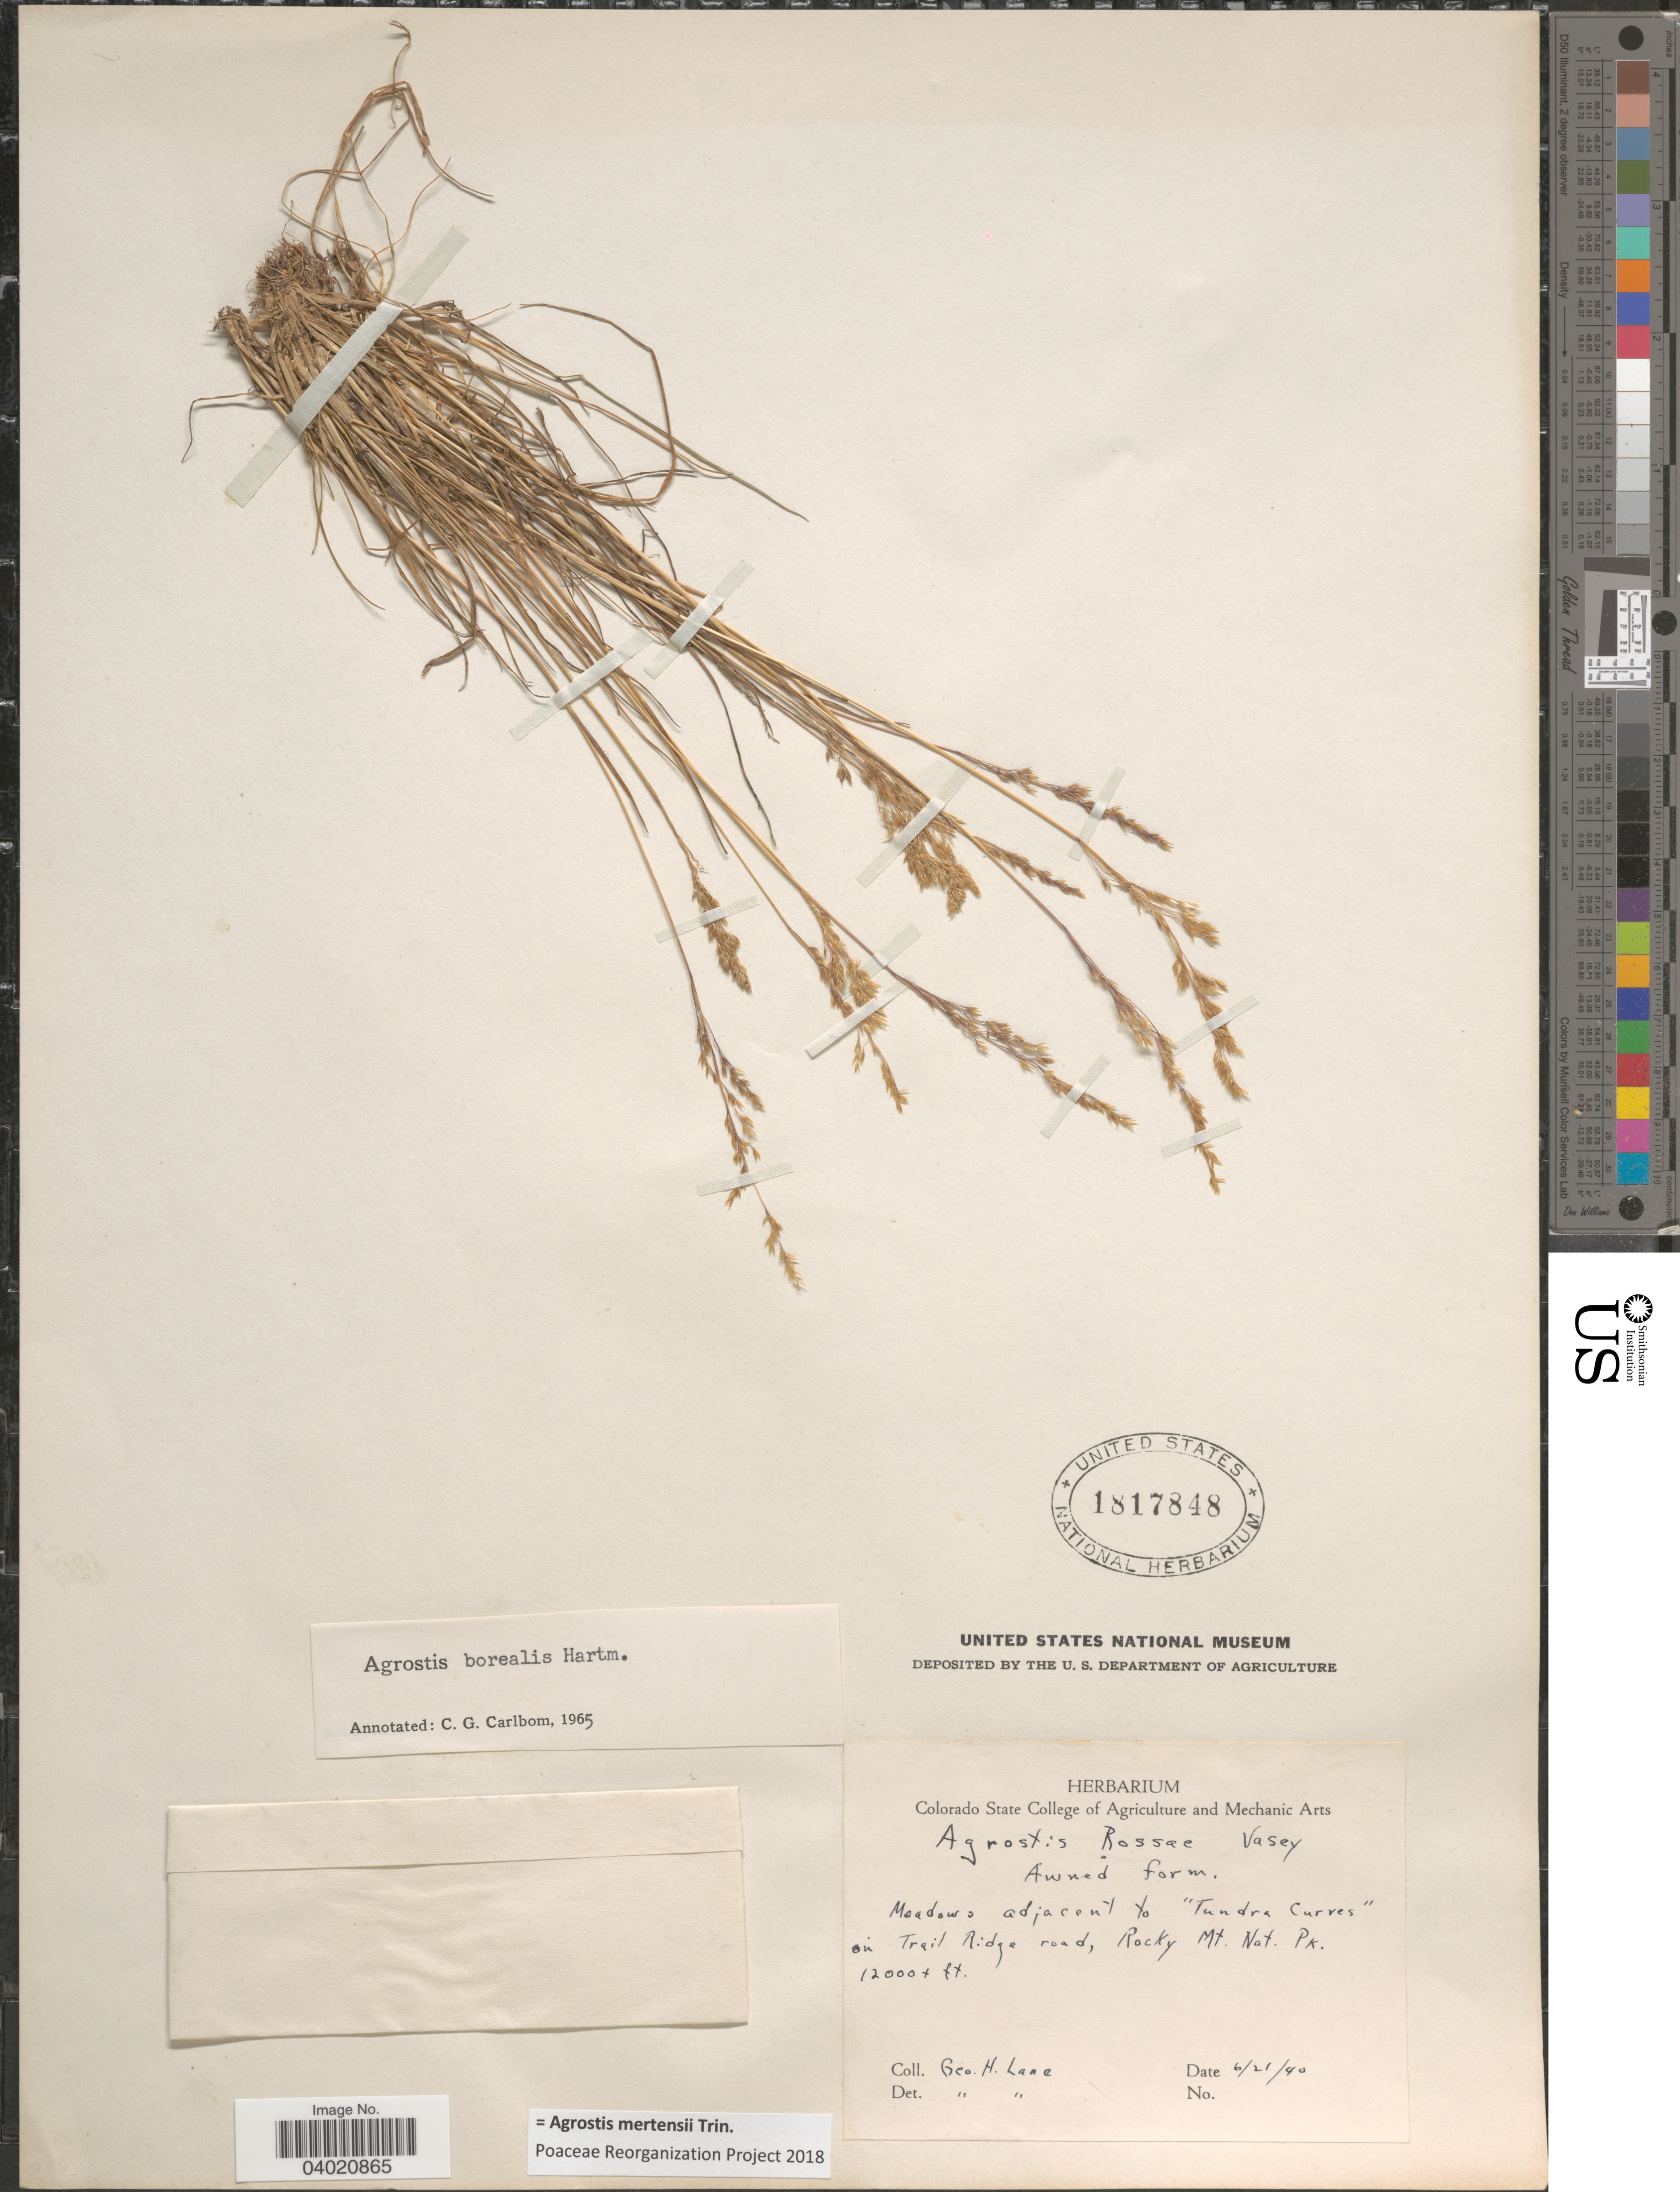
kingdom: Plantae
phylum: Tracheophyta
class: Liliopsida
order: Poales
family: Poaceae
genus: Agrostis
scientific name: Agrostis mertensii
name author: Trin.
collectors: G. Lane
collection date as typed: Transcribed d/m/y: 21/6/40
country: United States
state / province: Colorado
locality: Meadows adjacent to "Tundra Curves" on Trail Ridge road, Rocky Mt. Nat. Pk.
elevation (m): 3658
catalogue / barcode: US 1817848